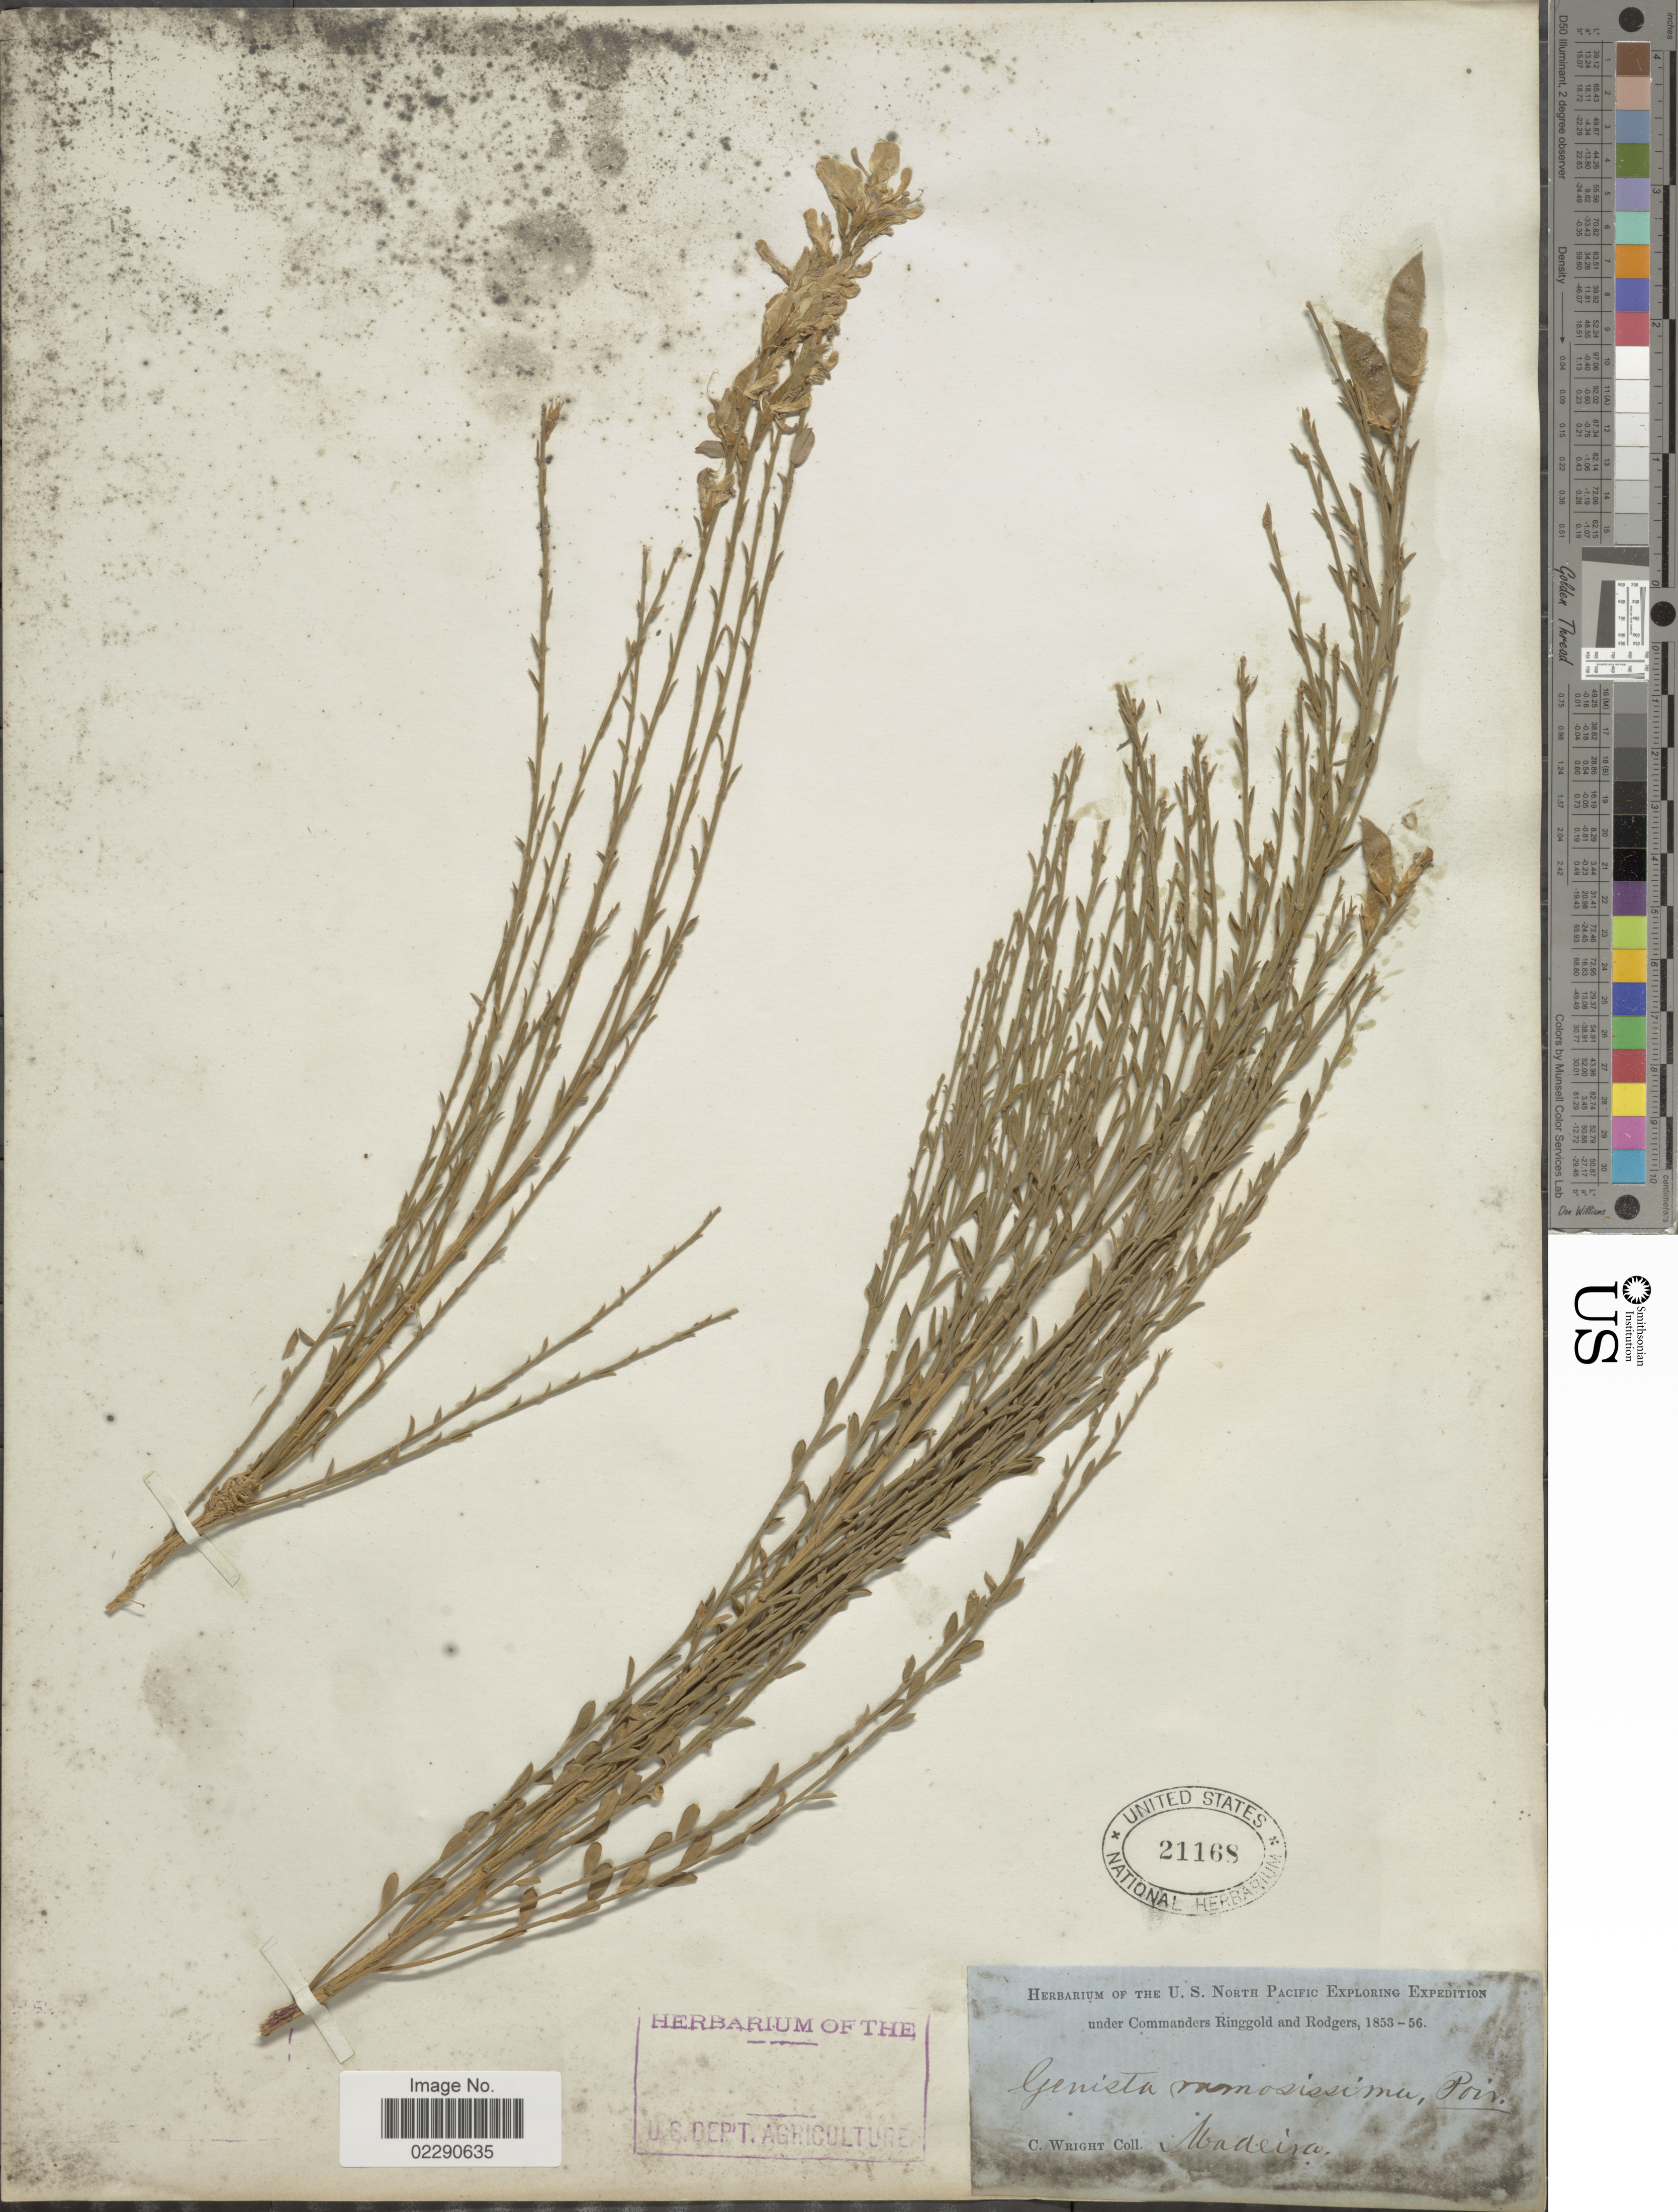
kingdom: Plantae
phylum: Tracheophyta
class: Magnoliopsida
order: Fabales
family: Fabaceae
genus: Genista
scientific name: Genista ramosissima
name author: (Desf.) Poir.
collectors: C. Wright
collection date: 1853/1856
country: Portugal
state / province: Madeira (Aut. Reg.)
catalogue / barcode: US 21168